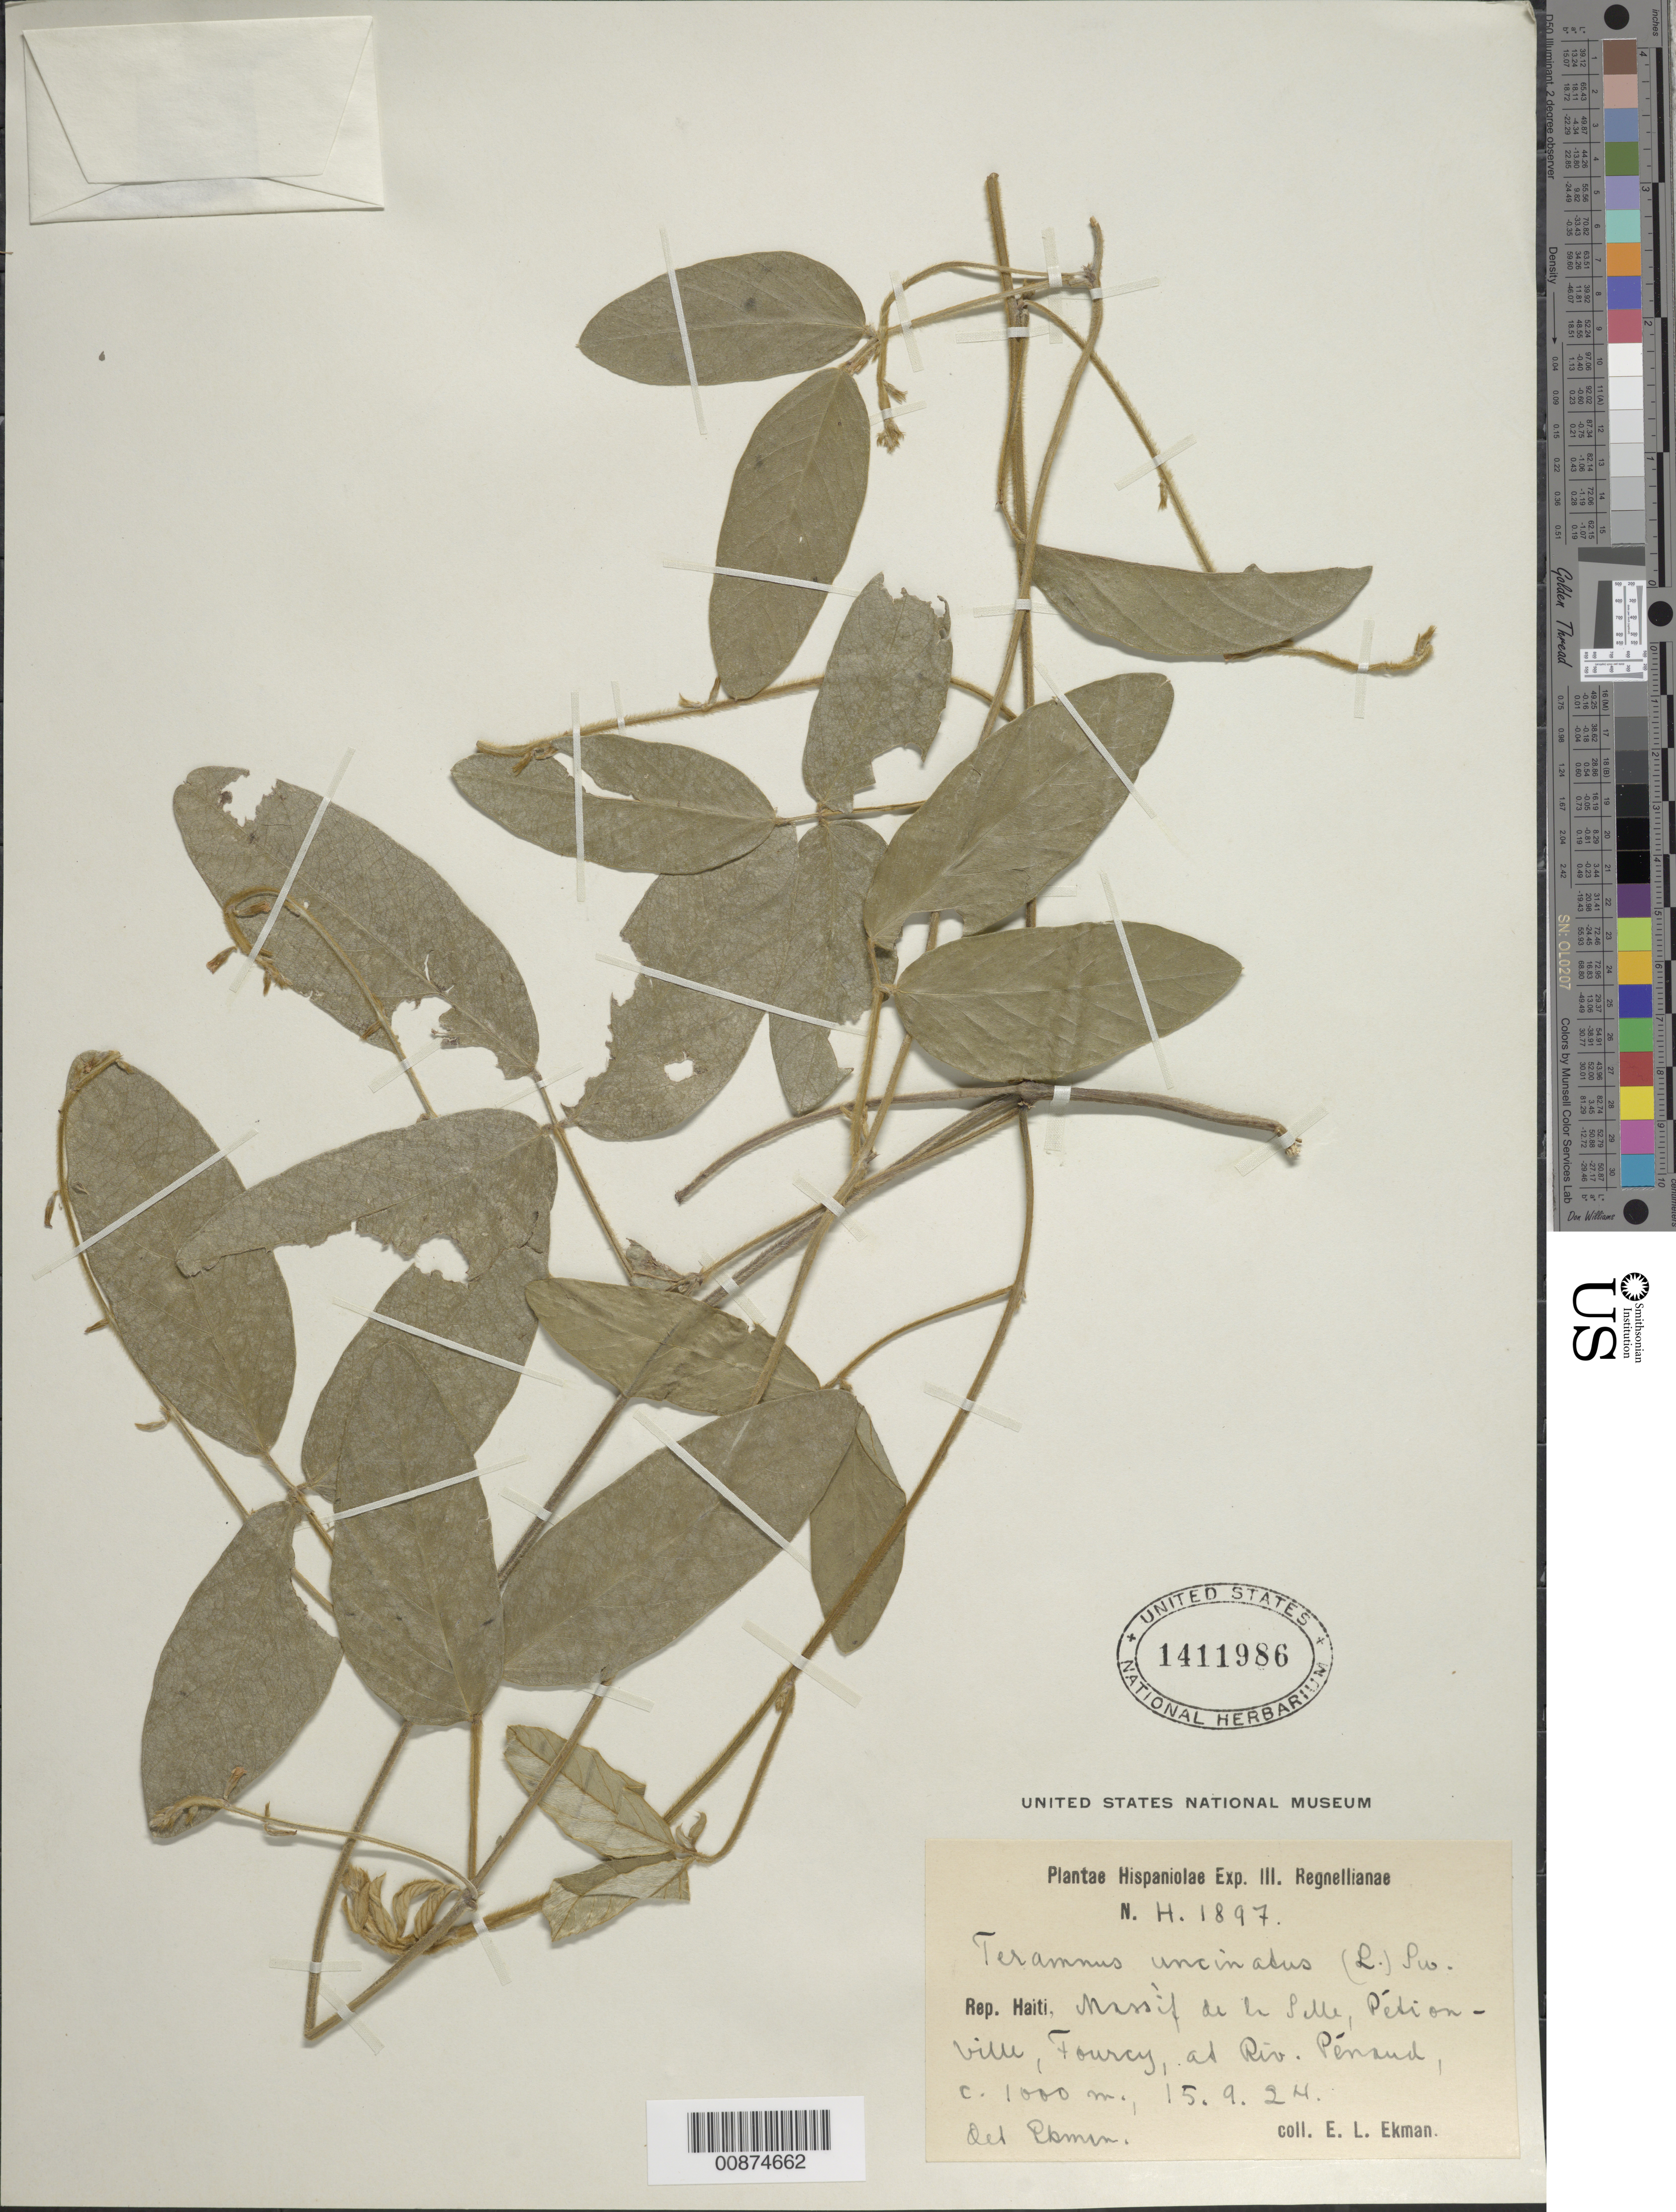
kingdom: Plantae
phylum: Tracheophyta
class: Magnoliopsida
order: Fabales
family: Fabaceae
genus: Teramnus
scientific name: Teramnus uncinatus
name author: (L.) Sw.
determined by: Ekman, E. L.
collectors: E. L. Ekman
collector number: H 1897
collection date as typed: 15 Sep 1924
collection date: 1924-09-15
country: Haiti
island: Hispaniola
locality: Massif de la Selle, Pétionville, Fourcy, Riv. Pénaud.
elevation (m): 1000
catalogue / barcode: US 1411986